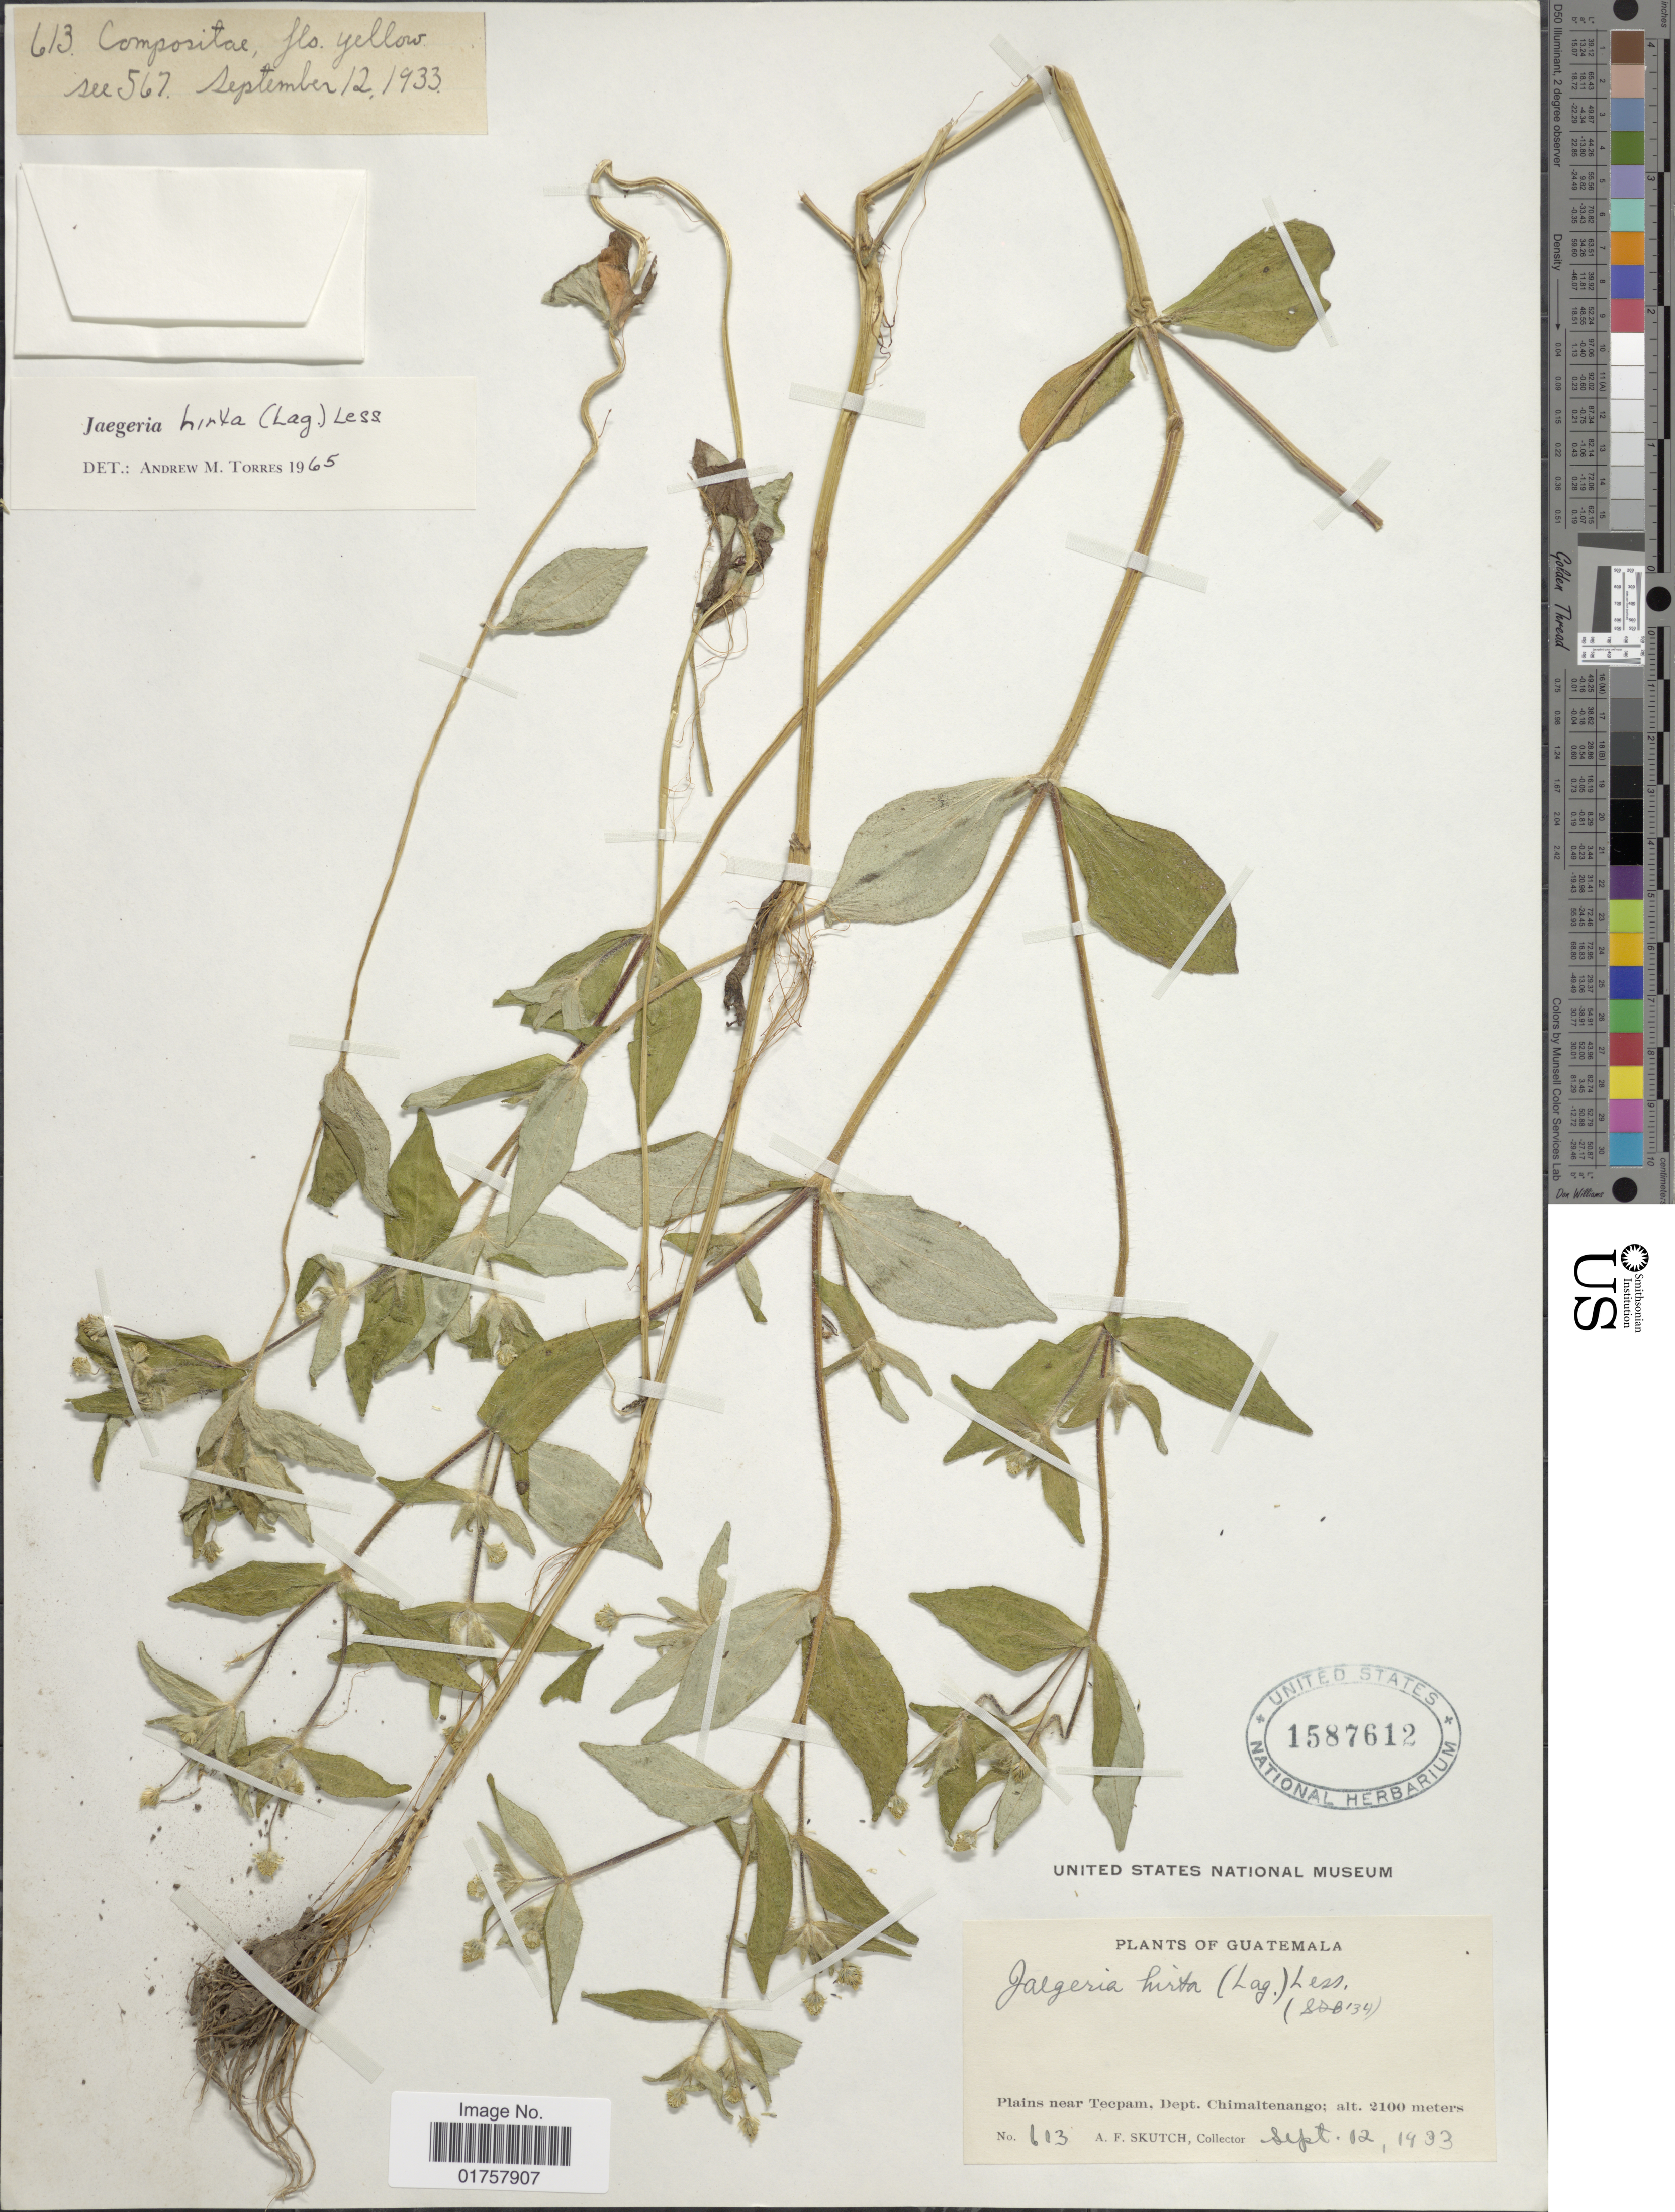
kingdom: Plantae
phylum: Tracheophyta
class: Magnoliopsida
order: Asterales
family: Asteraceae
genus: Jaegeria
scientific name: Jaegeria hirta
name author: (Lag.) Less.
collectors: A. F. Skutch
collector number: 613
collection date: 1933-09-12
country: Guatemala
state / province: Chimaltenango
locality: Plains near Tecpam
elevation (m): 2100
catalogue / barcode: US 1587612